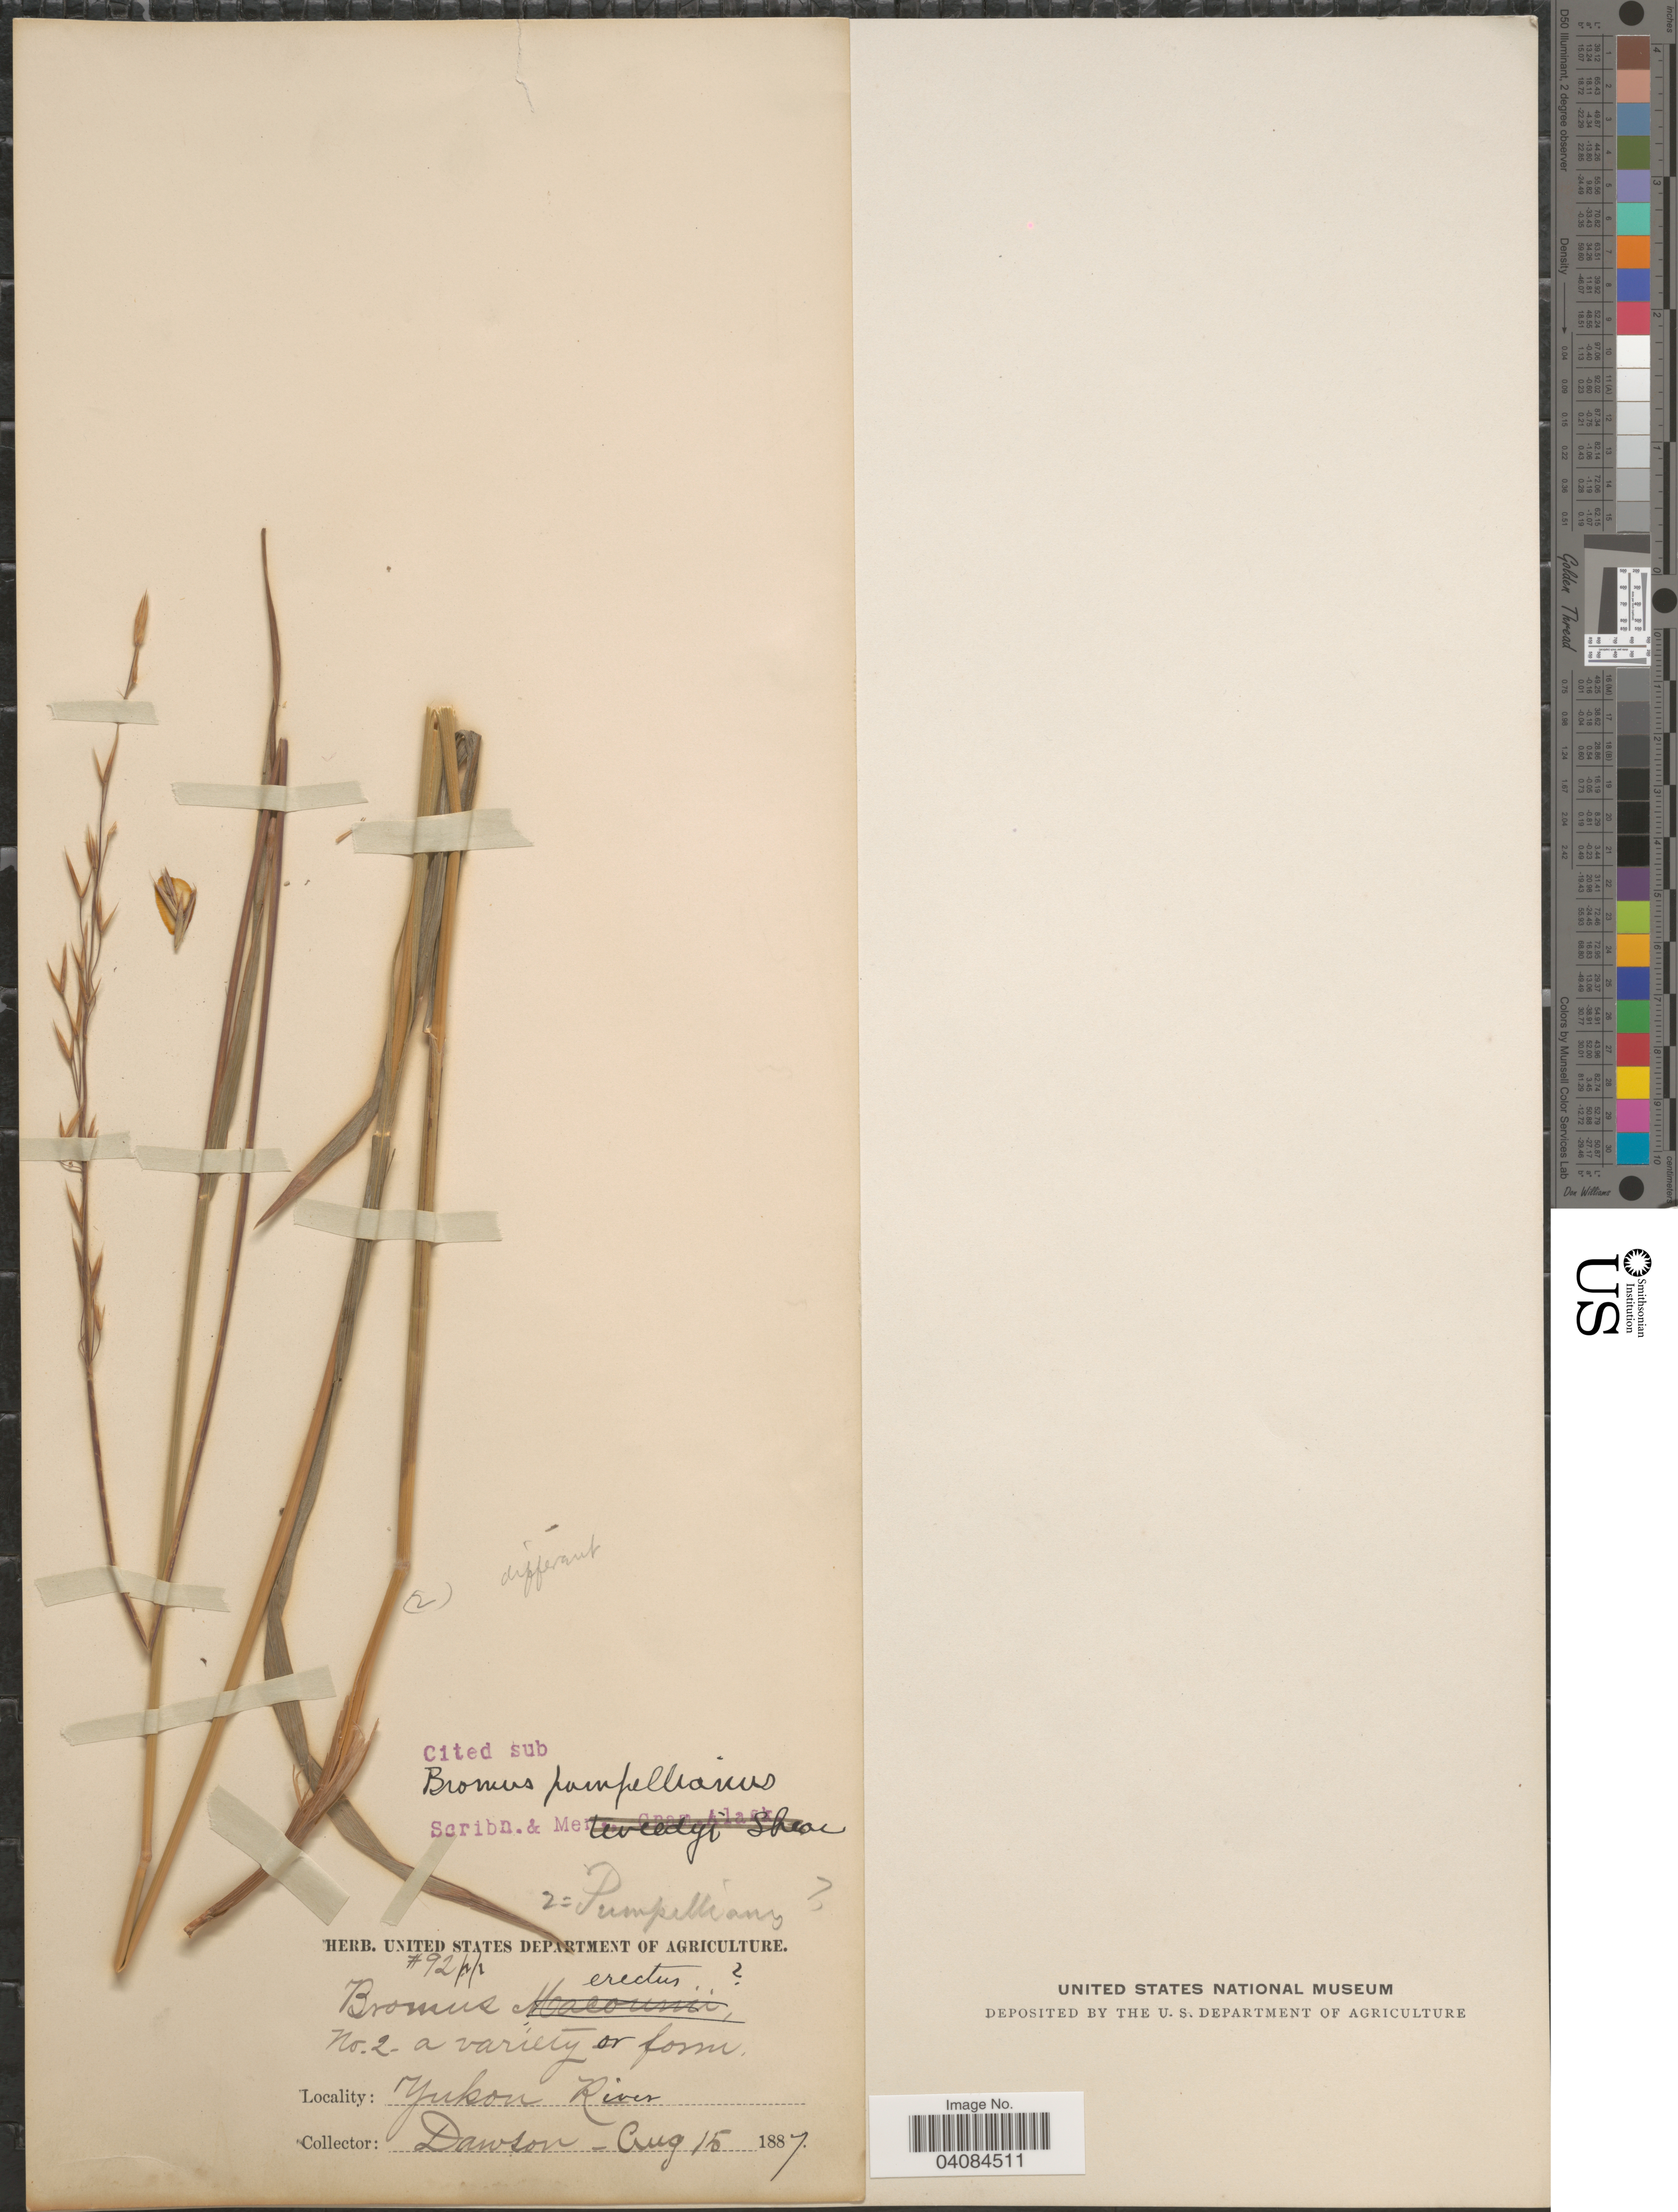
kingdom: Plantae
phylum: Tracheophyta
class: Liliopsida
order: Poales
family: Poaceae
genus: Bromus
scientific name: Bromus pumpellianus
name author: Scribn.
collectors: -. Dawson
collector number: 92pp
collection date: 1887-08-15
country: Canada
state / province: Yukon Territory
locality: Yukon River.